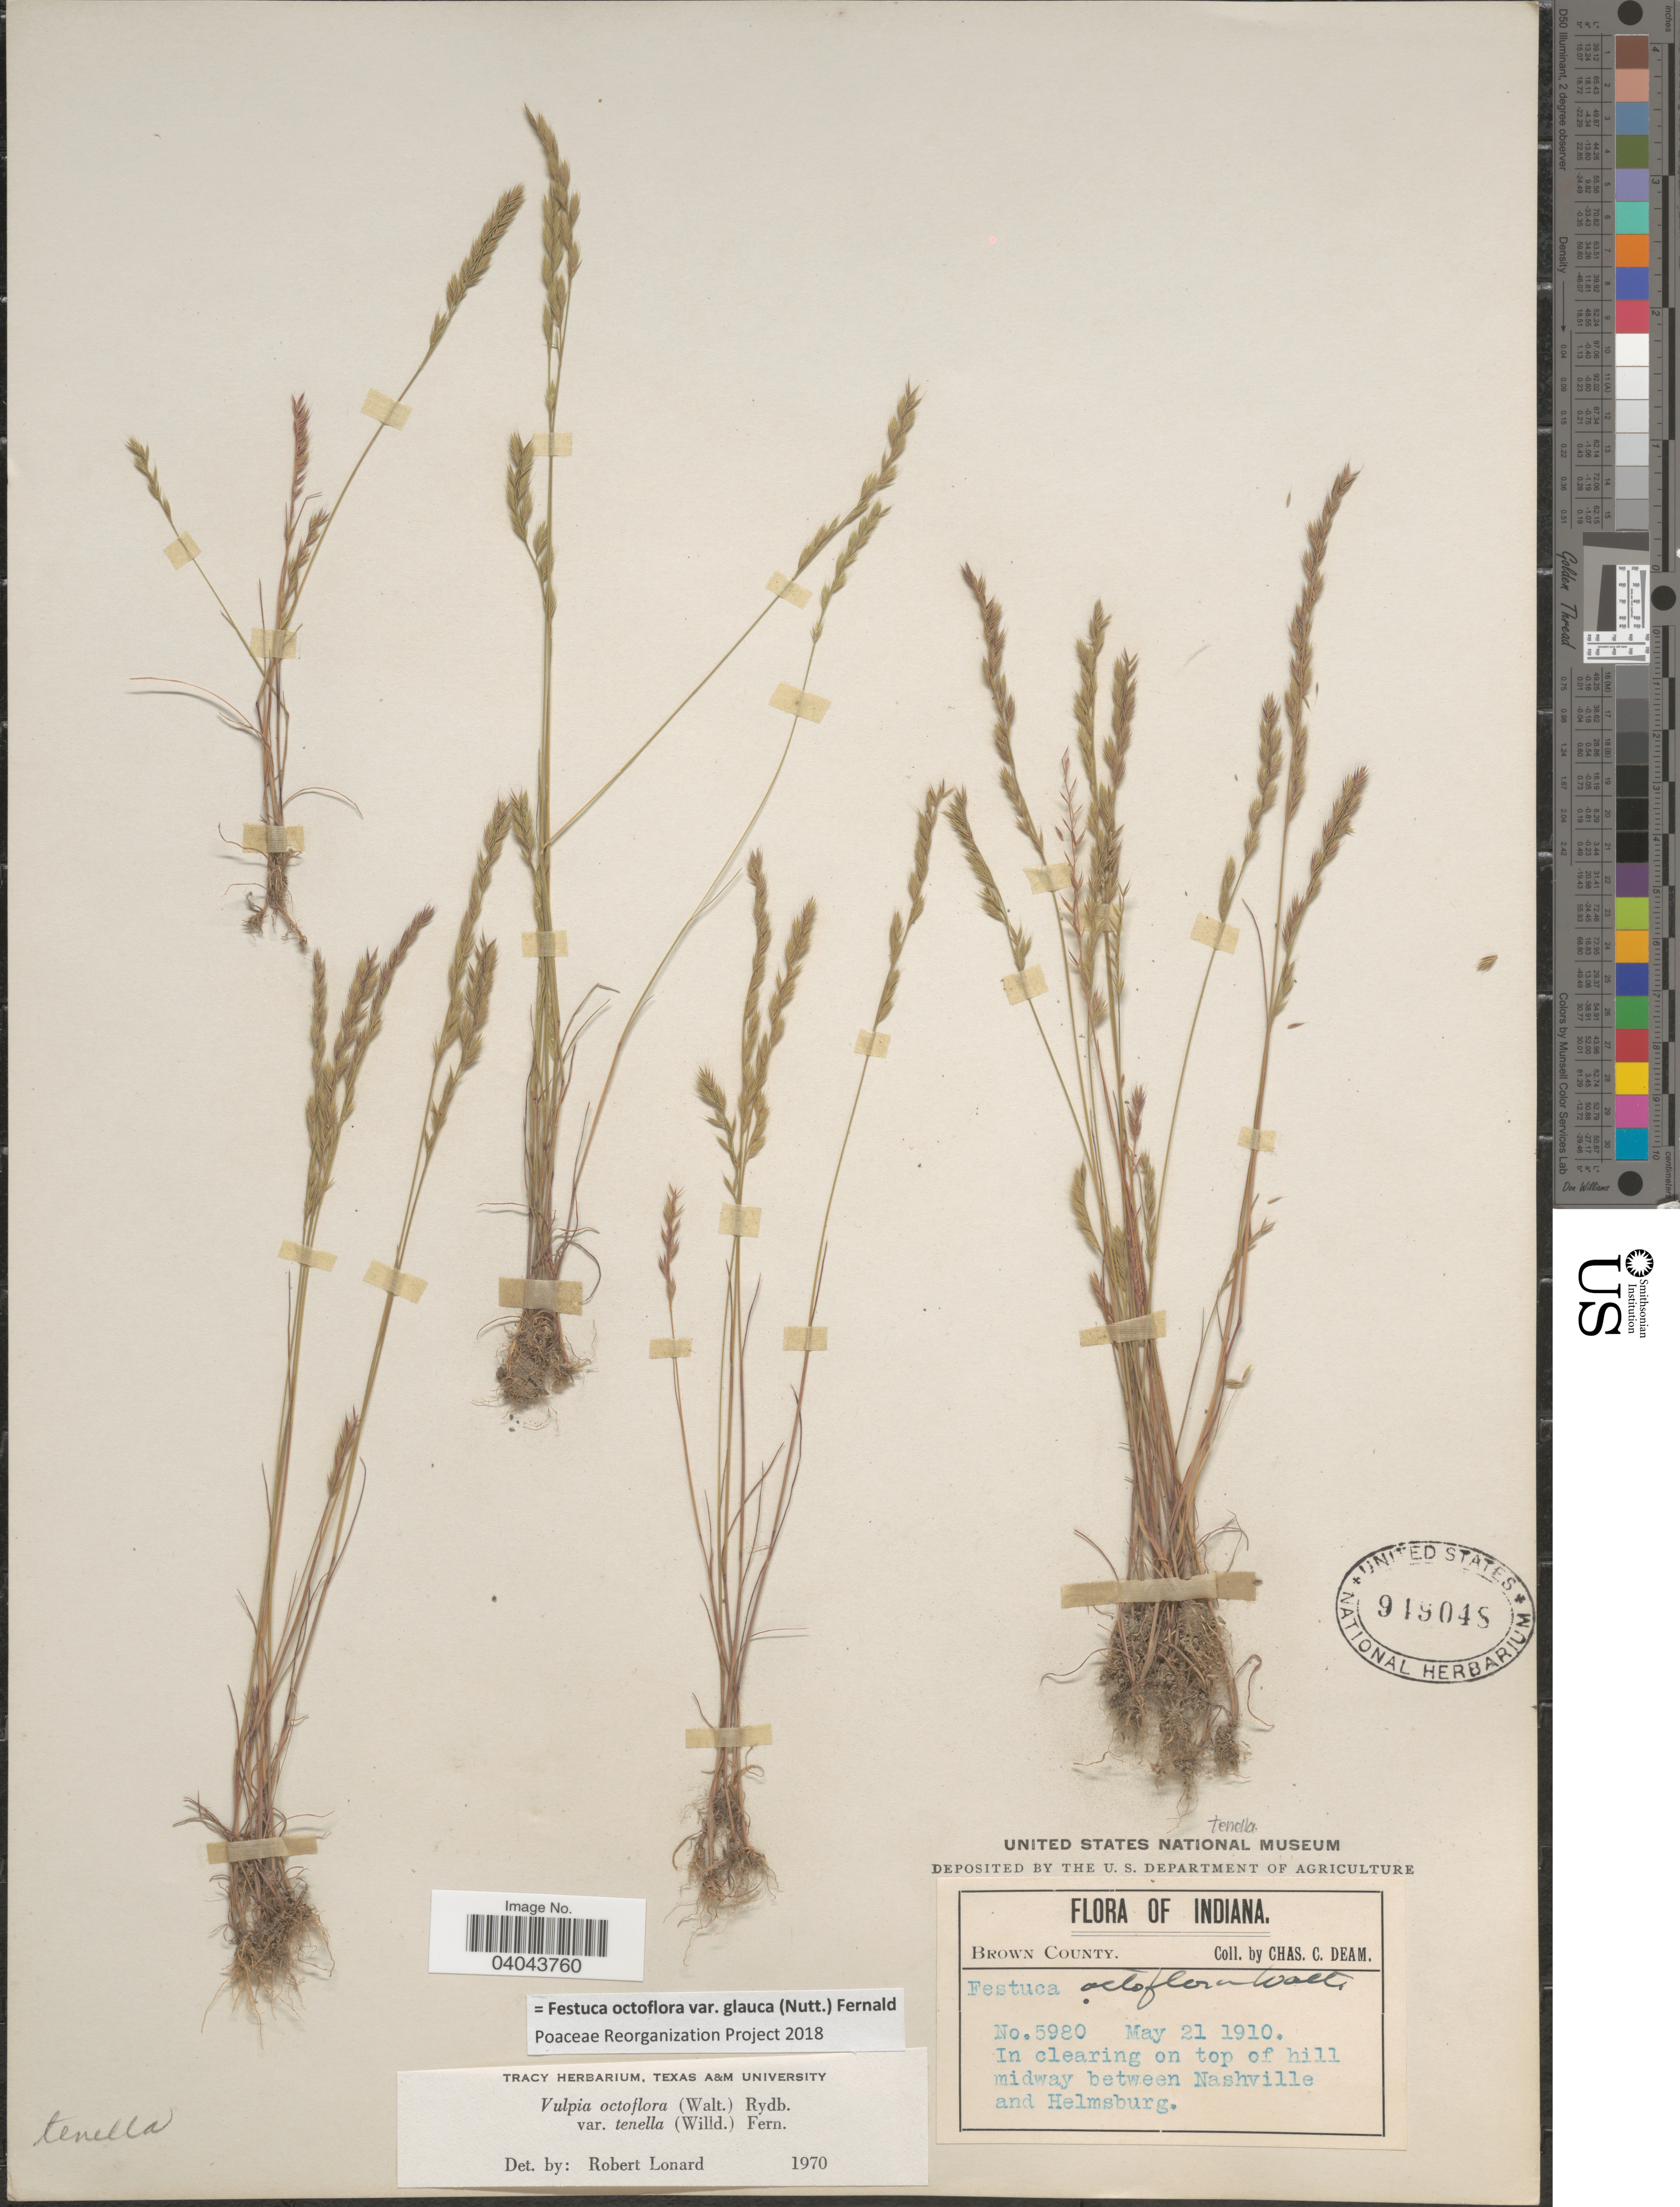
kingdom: Plantae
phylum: Tracheophyta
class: Liliopsida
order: Poales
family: Poaceae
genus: Festuca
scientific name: Festuca octoflora var. glauca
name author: (Nutt.) Fernald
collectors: C. C. Deam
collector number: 5980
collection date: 1910-05-21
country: United States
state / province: Indiana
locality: Brown County. In clearing on top of hill midway between Nashville and Helmsburg.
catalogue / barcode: US 949048